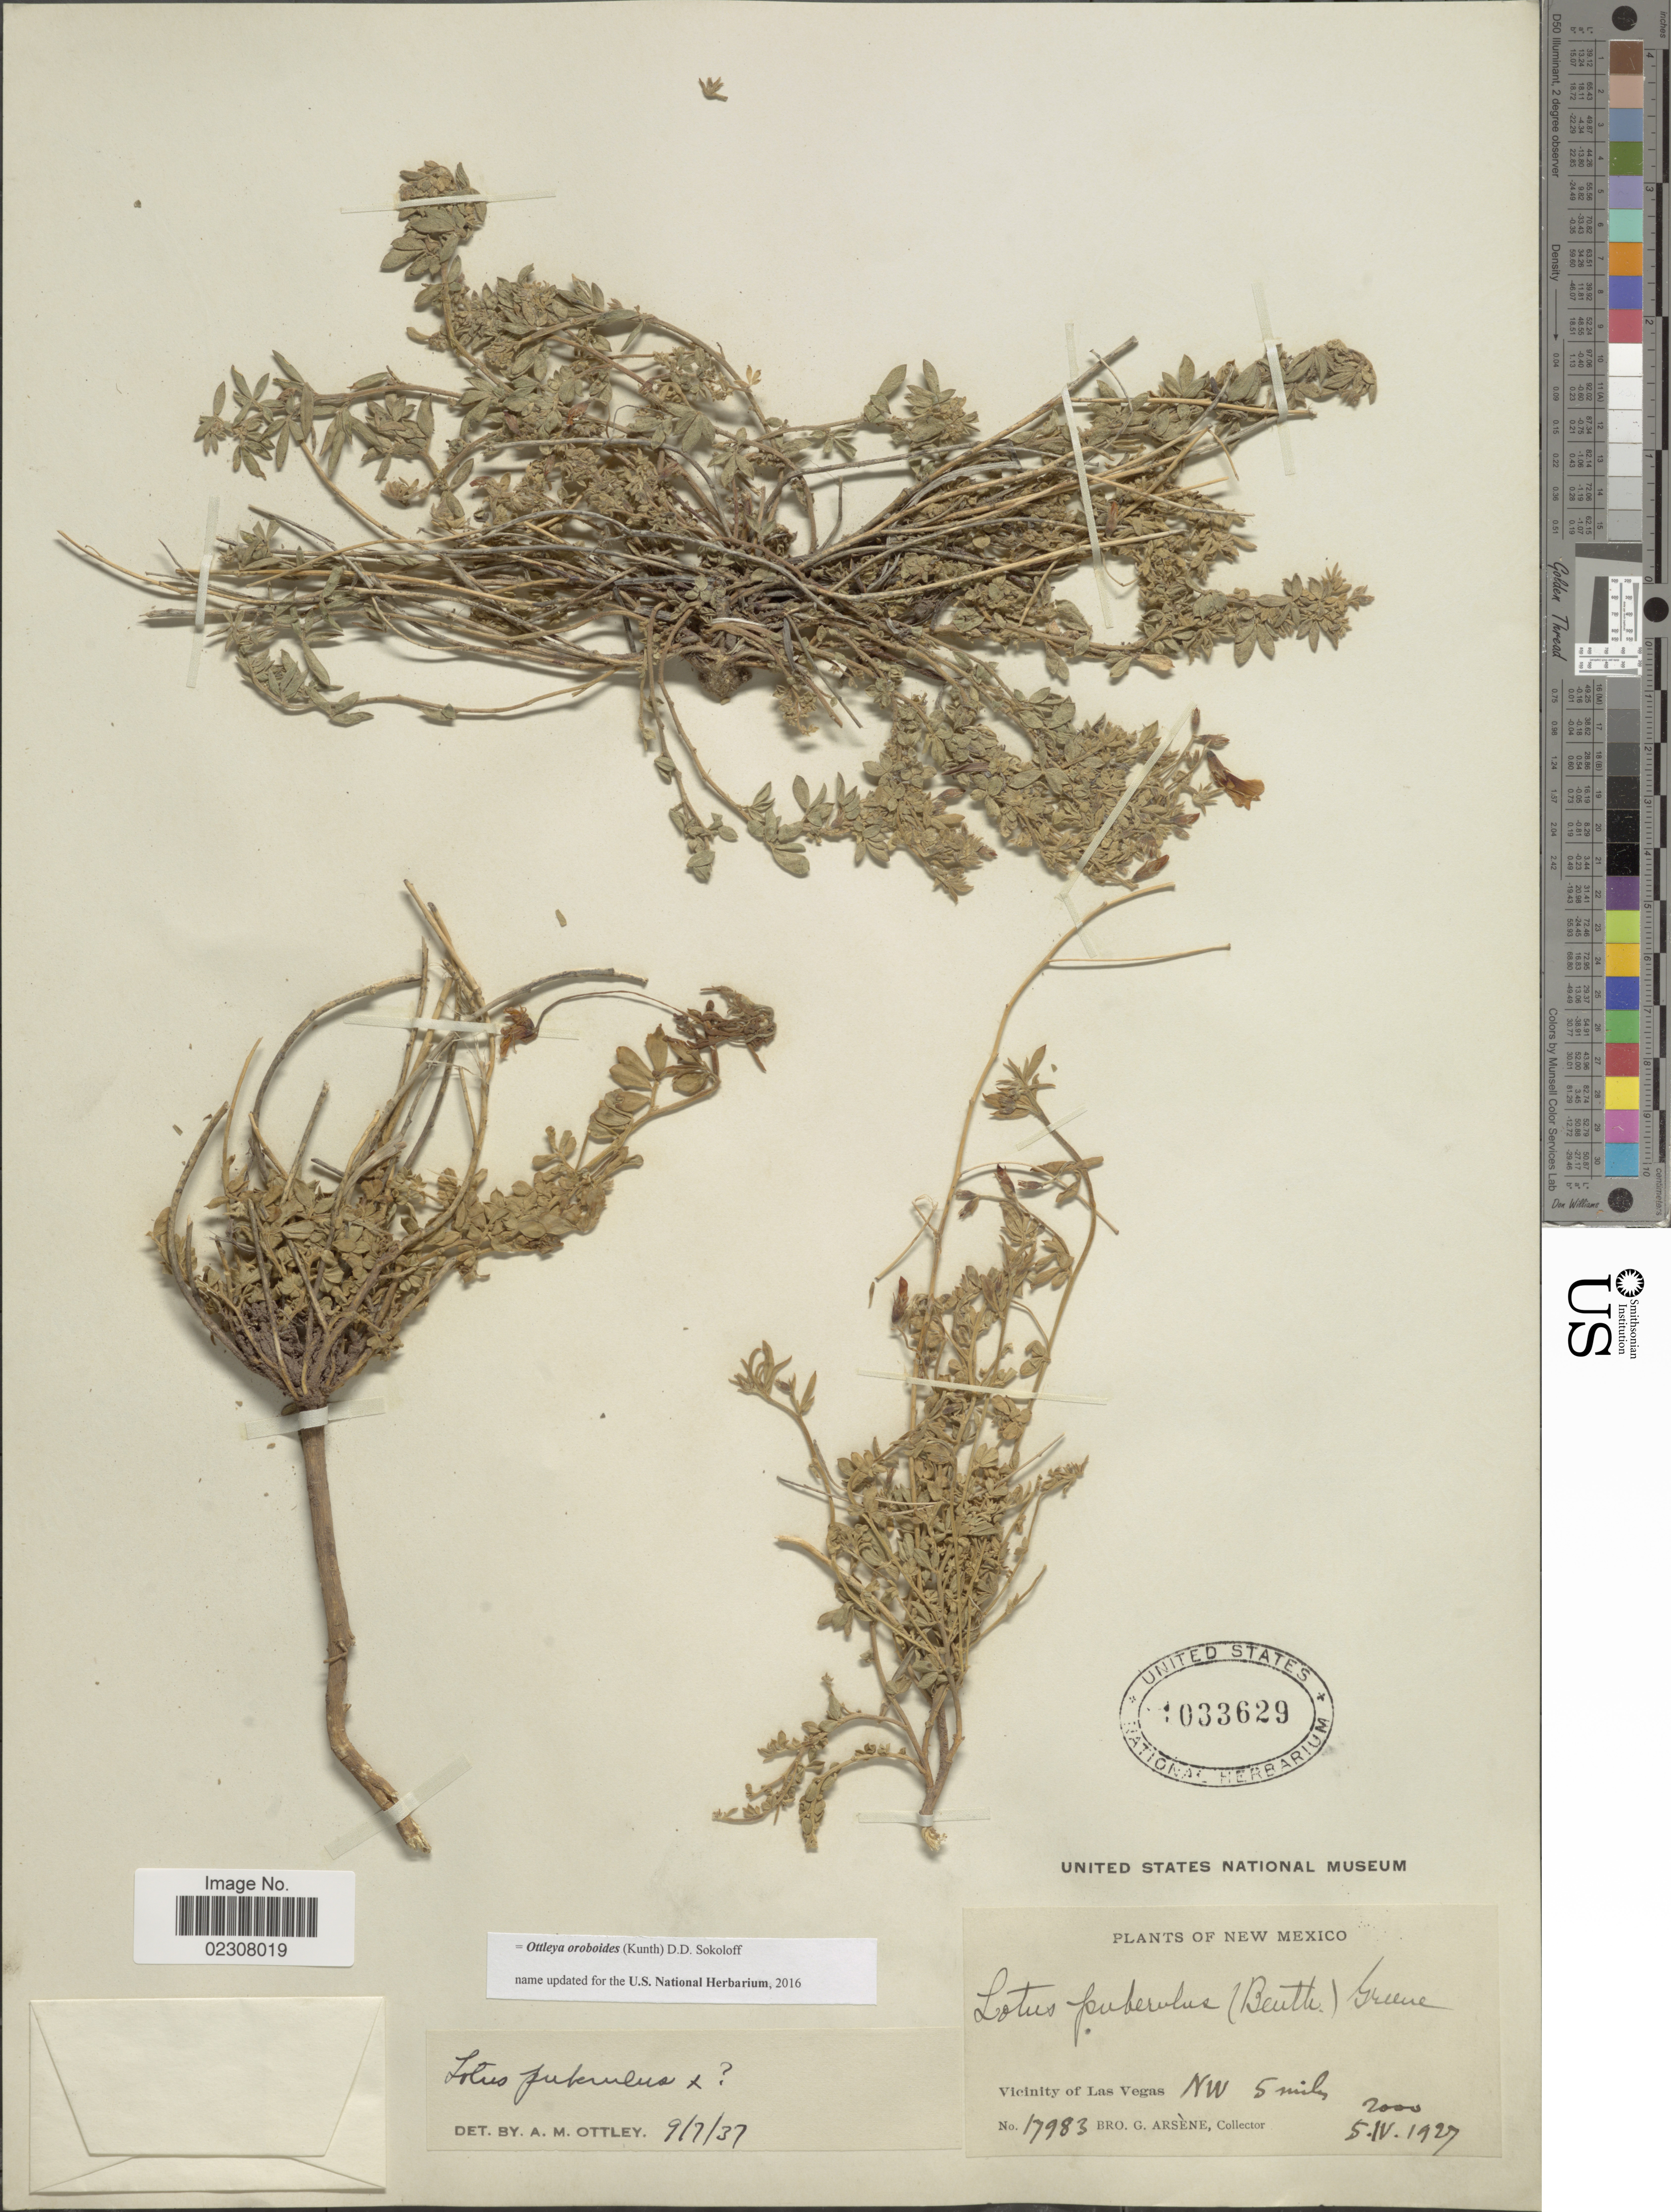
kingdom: Plantae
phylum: Tracheophyta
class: Magnoliopsida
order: Fabales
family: Fabaceae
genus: Ottleya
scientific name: Ottleya oroboides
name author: (Kunth) D.D. Sokoloff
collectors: Bro. G. Arsène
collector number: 17983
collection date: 1927-04-05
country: United States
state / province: New Mexico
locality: Vicinity of Las Vegas, NW 5 miles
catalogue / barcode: US 1033629